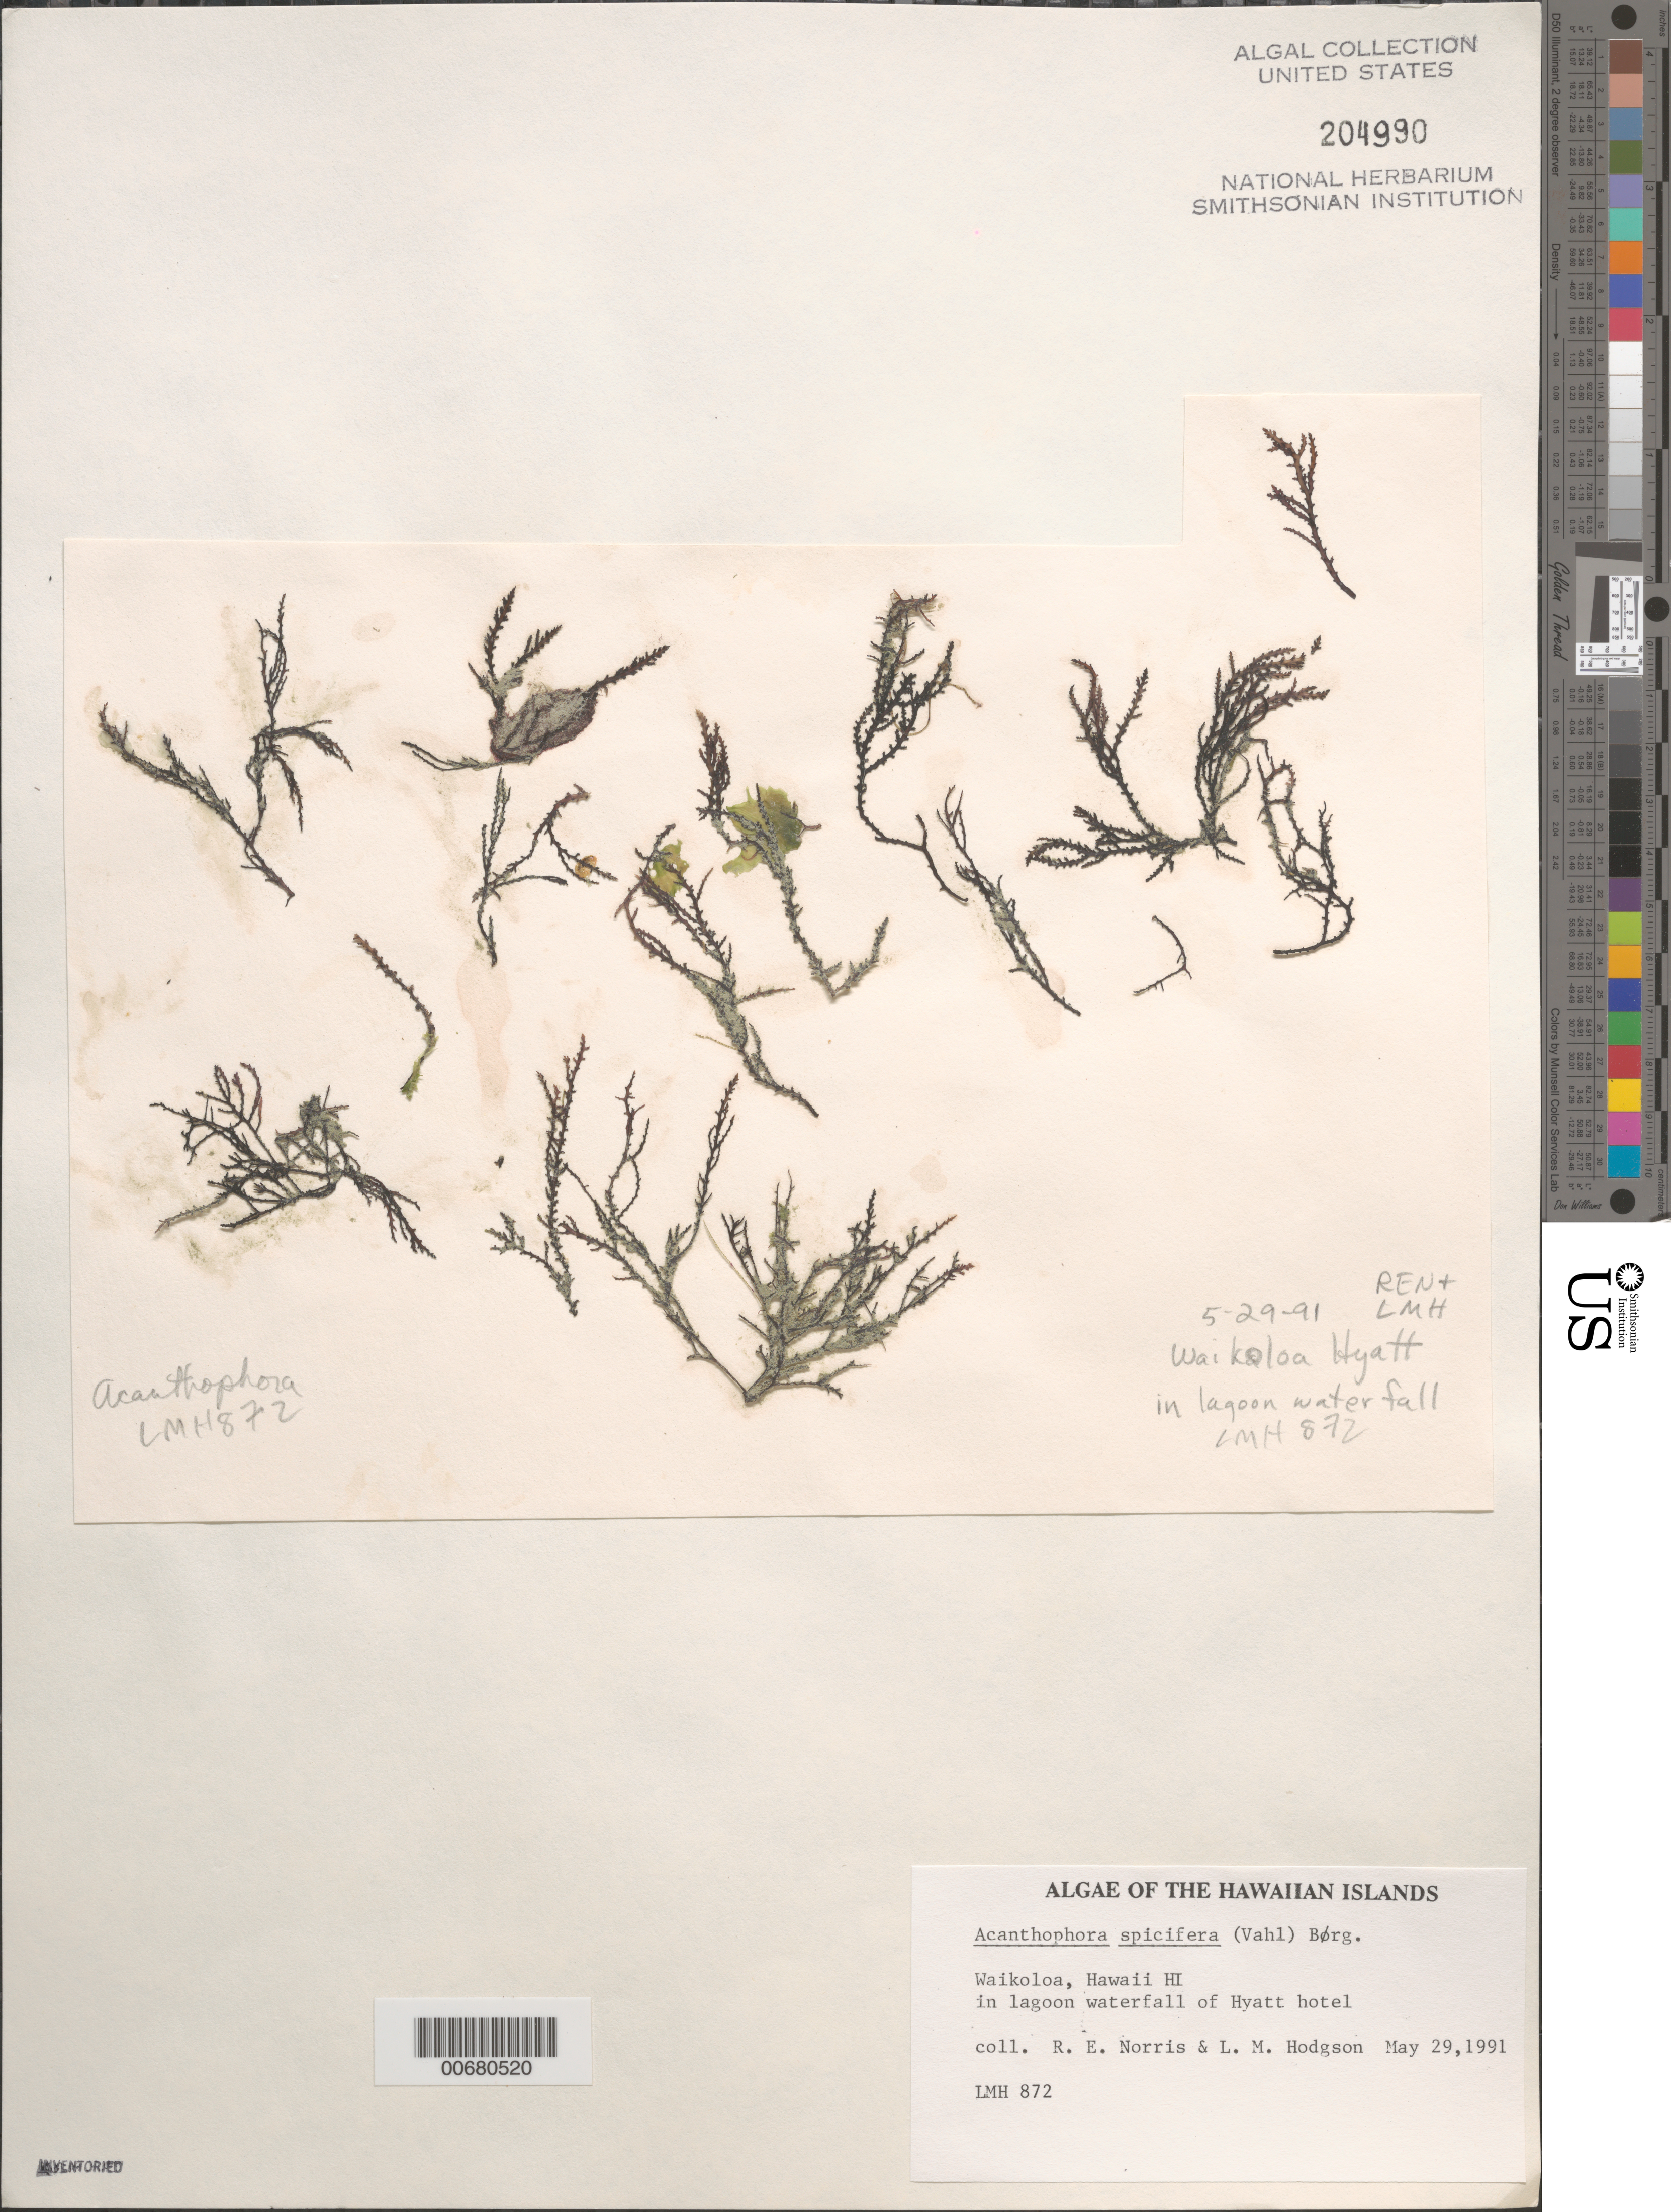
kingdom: Plantae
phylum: Rhodophyta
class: Florideophyceae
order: Ceramiales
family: Rhodomelaceae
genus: Acanthophora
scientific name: Acanthophora spicifera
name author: (Vahl) Børgesen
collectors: L. M. Hodgson & R. E. Norris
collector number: LMH 872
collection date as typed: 29 May 1991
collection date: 1991-05-29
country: United States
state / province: Hawaii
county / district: Hawaii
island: Hawaii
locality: Waikoloa, in lagoon waterfall of Hyatt Hotel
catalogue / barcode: US 204990